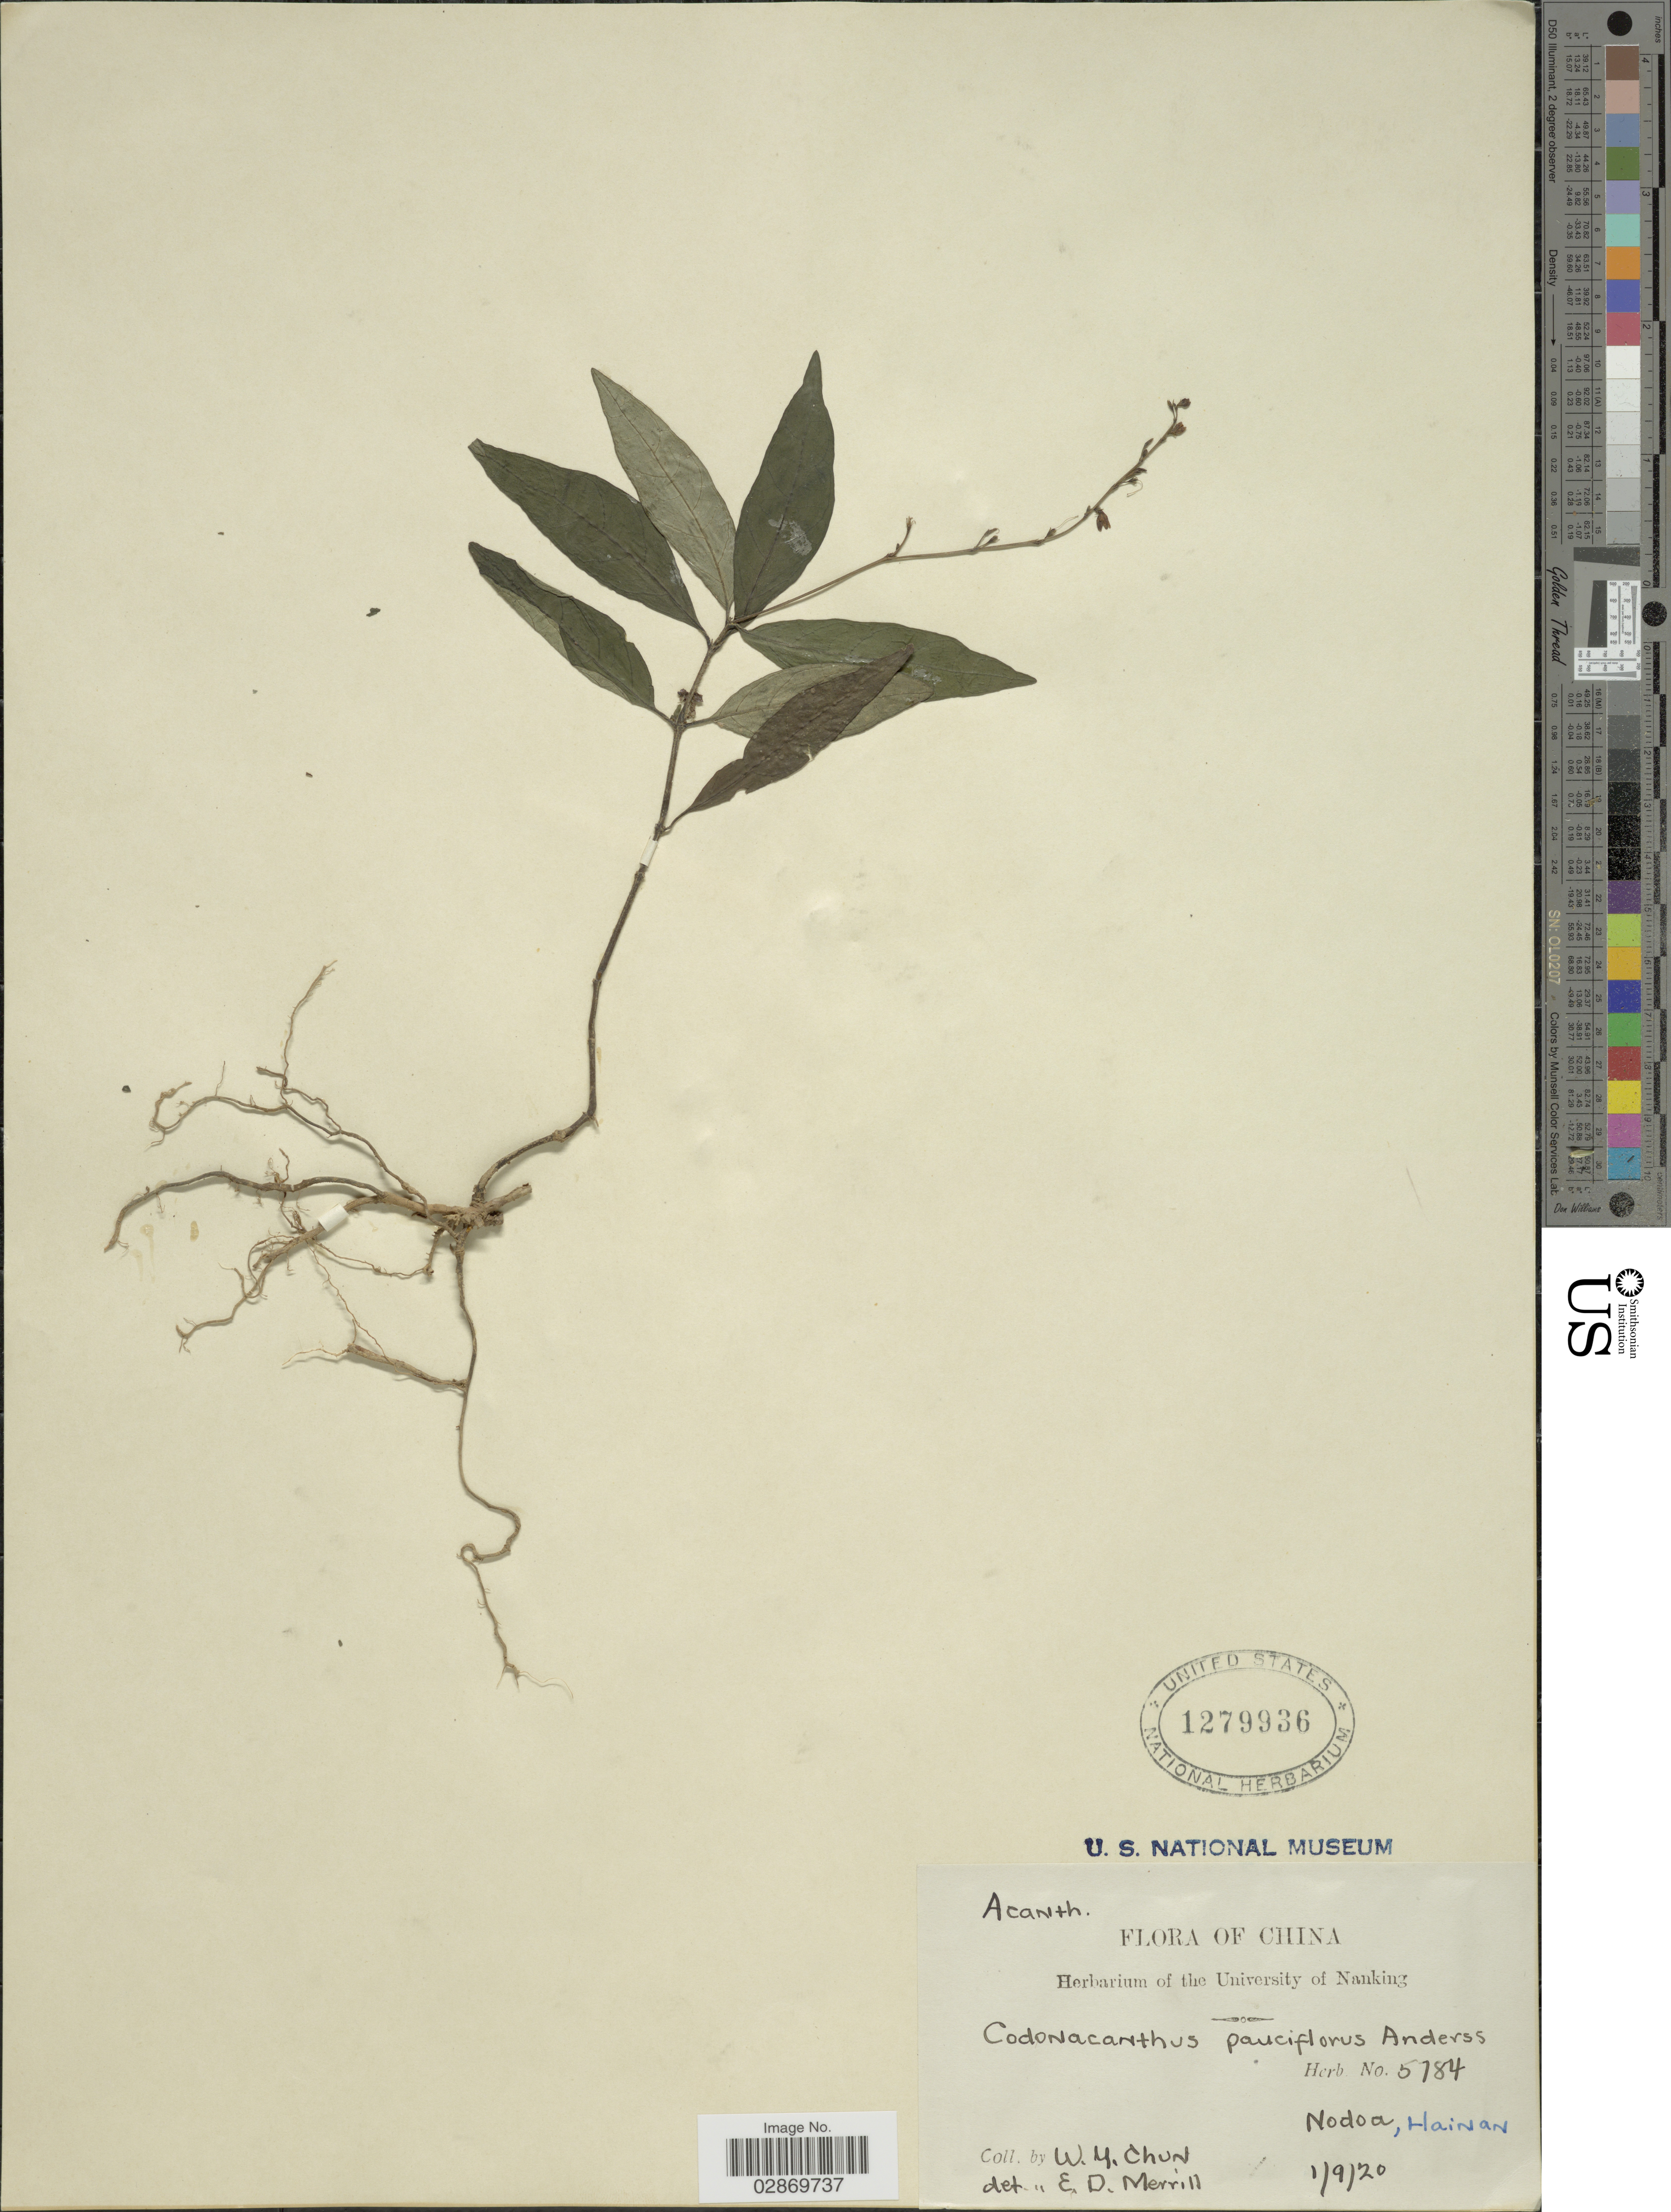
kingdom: Plantae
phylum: Tracheophyta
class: Magnoliopsida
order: Lamiales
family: Acanthaceae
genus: Codonacanthus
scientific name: Codonacanthus pauciflorus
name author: (Nees) Nees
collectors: W. Y. Chun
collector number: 5784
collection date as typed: Transcribed d/m/y: 1/9/20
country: China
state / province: Hainan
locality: Nodoa, Hainan.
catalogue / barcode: US 1279936